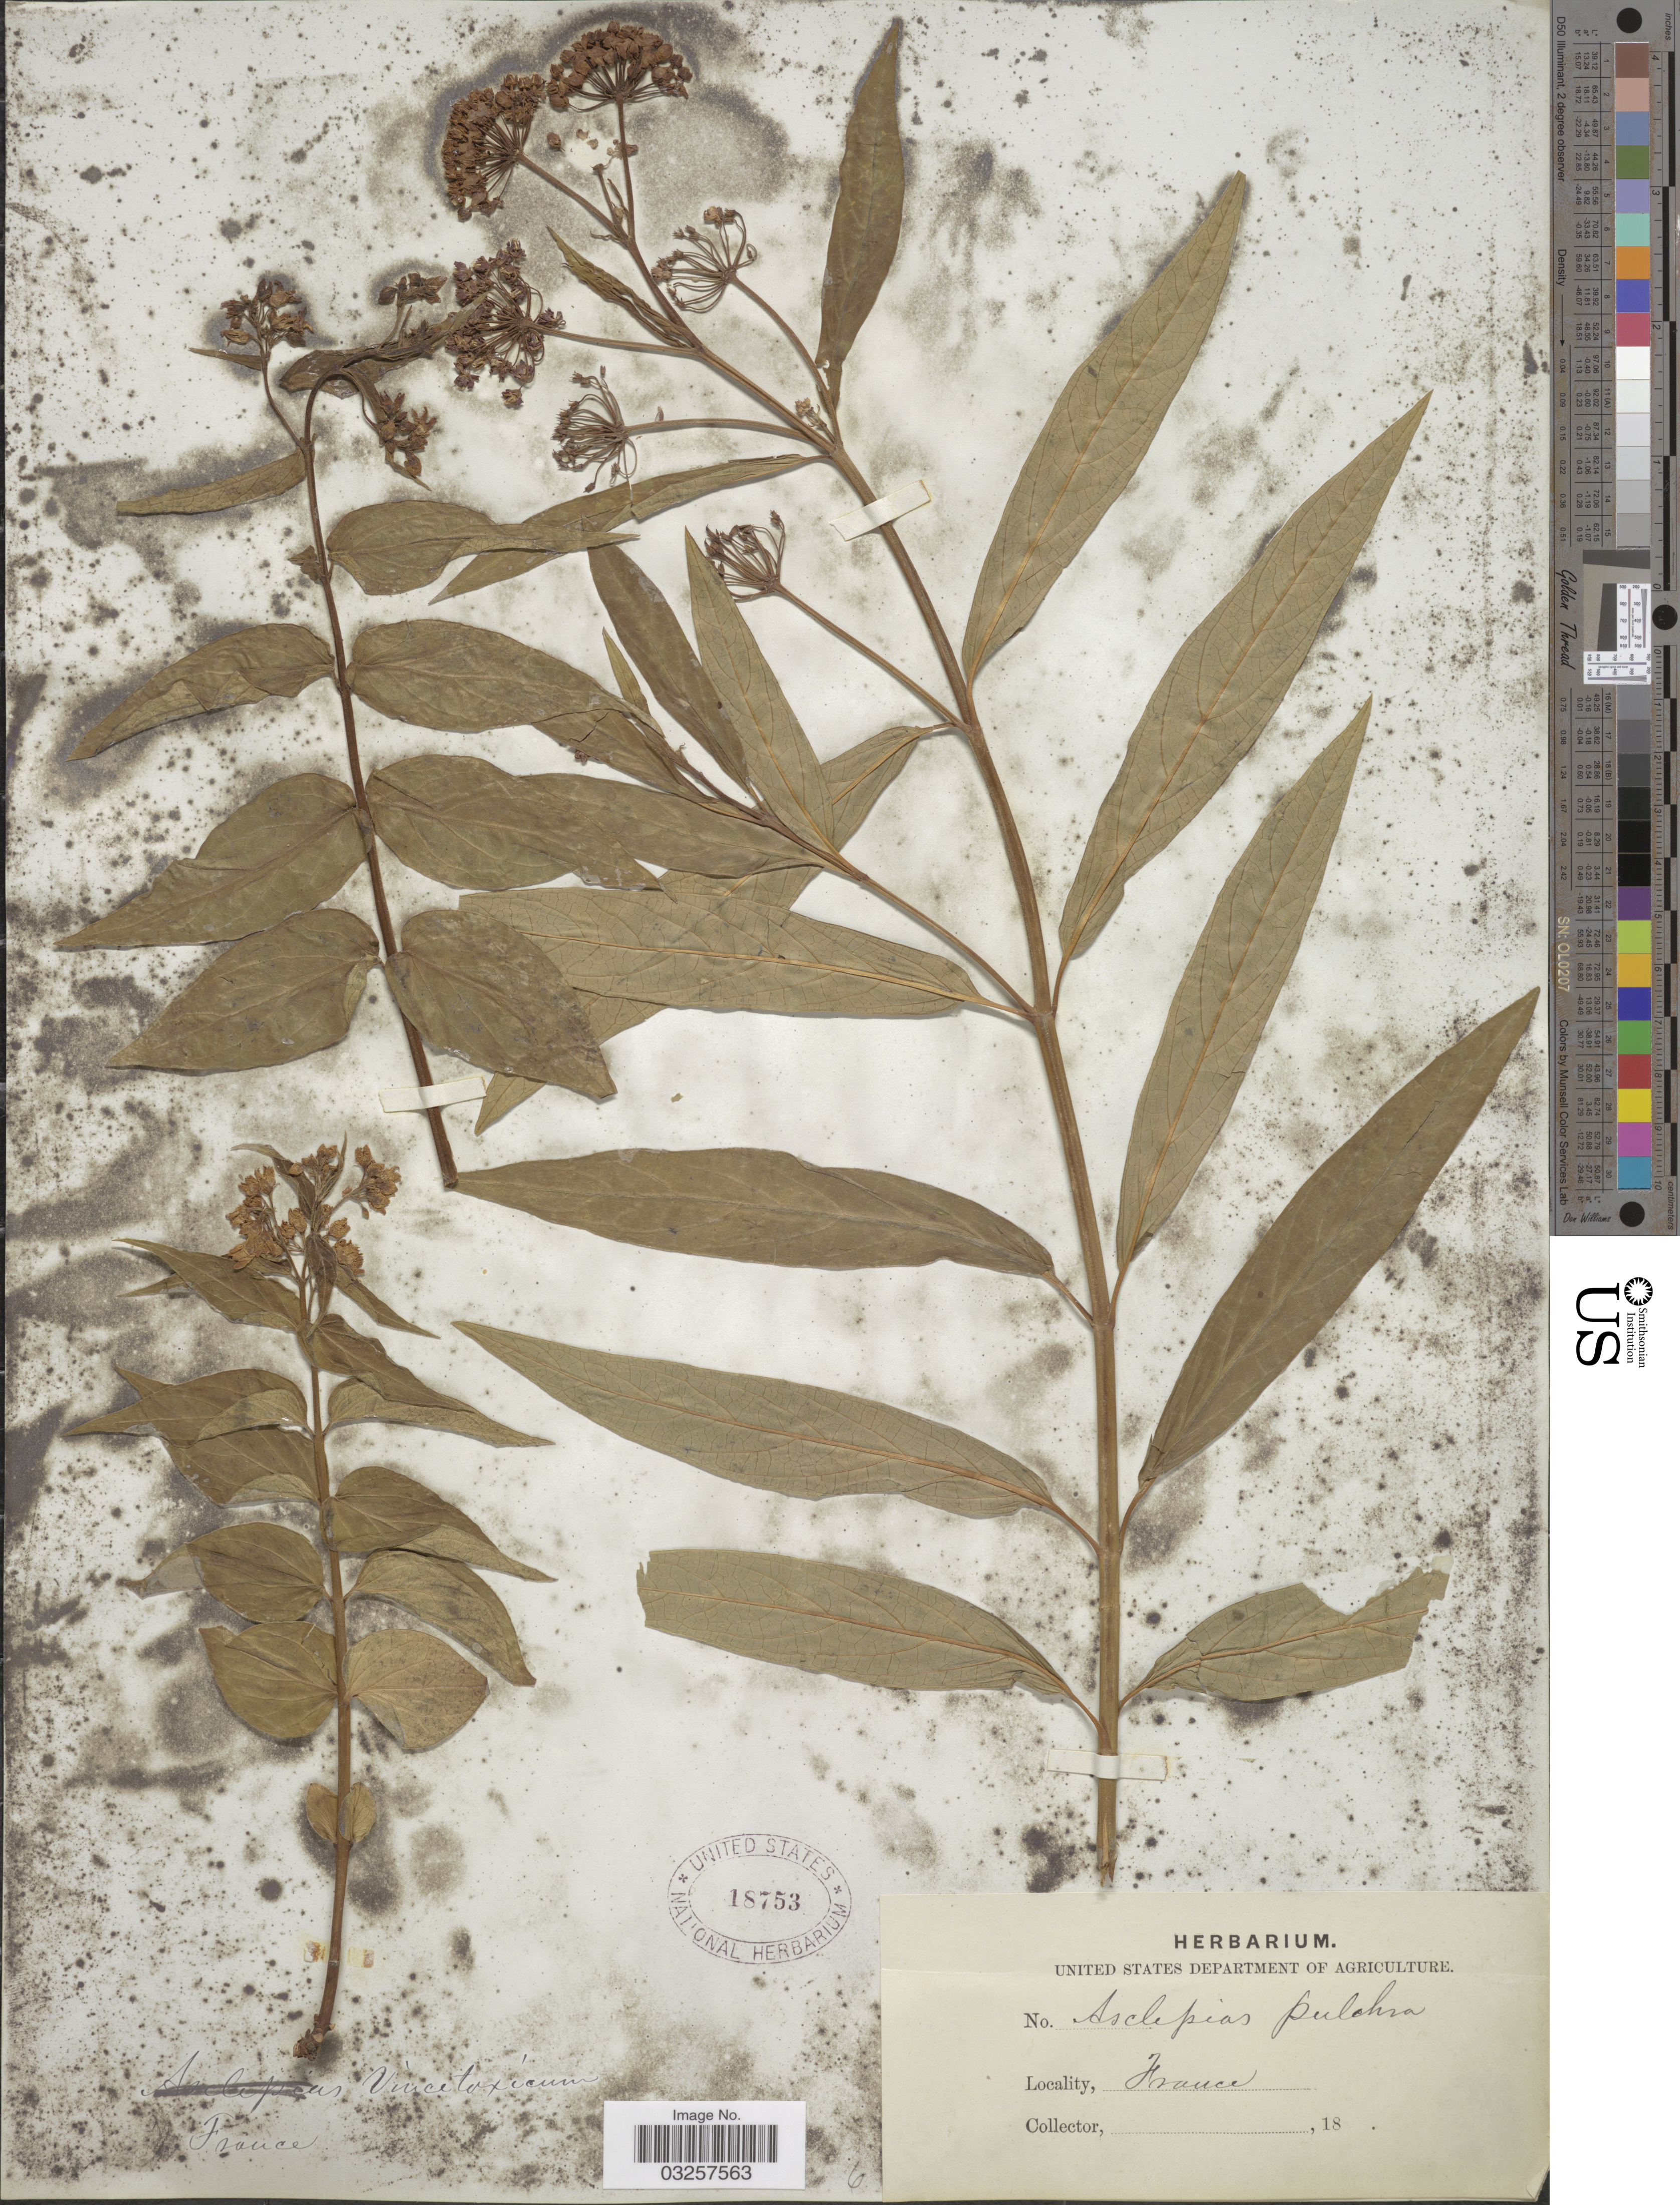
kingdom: Plantae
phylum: Tracheophyta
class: Magnoliopsida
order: Gentianales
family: Apocynaceae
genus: Asclepias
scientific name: Asclepias pulchra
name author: Ehrh. ex Willd.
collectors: ex herb. U. S. Department of Agriculture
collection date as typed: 18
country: France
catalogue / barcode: US 18753